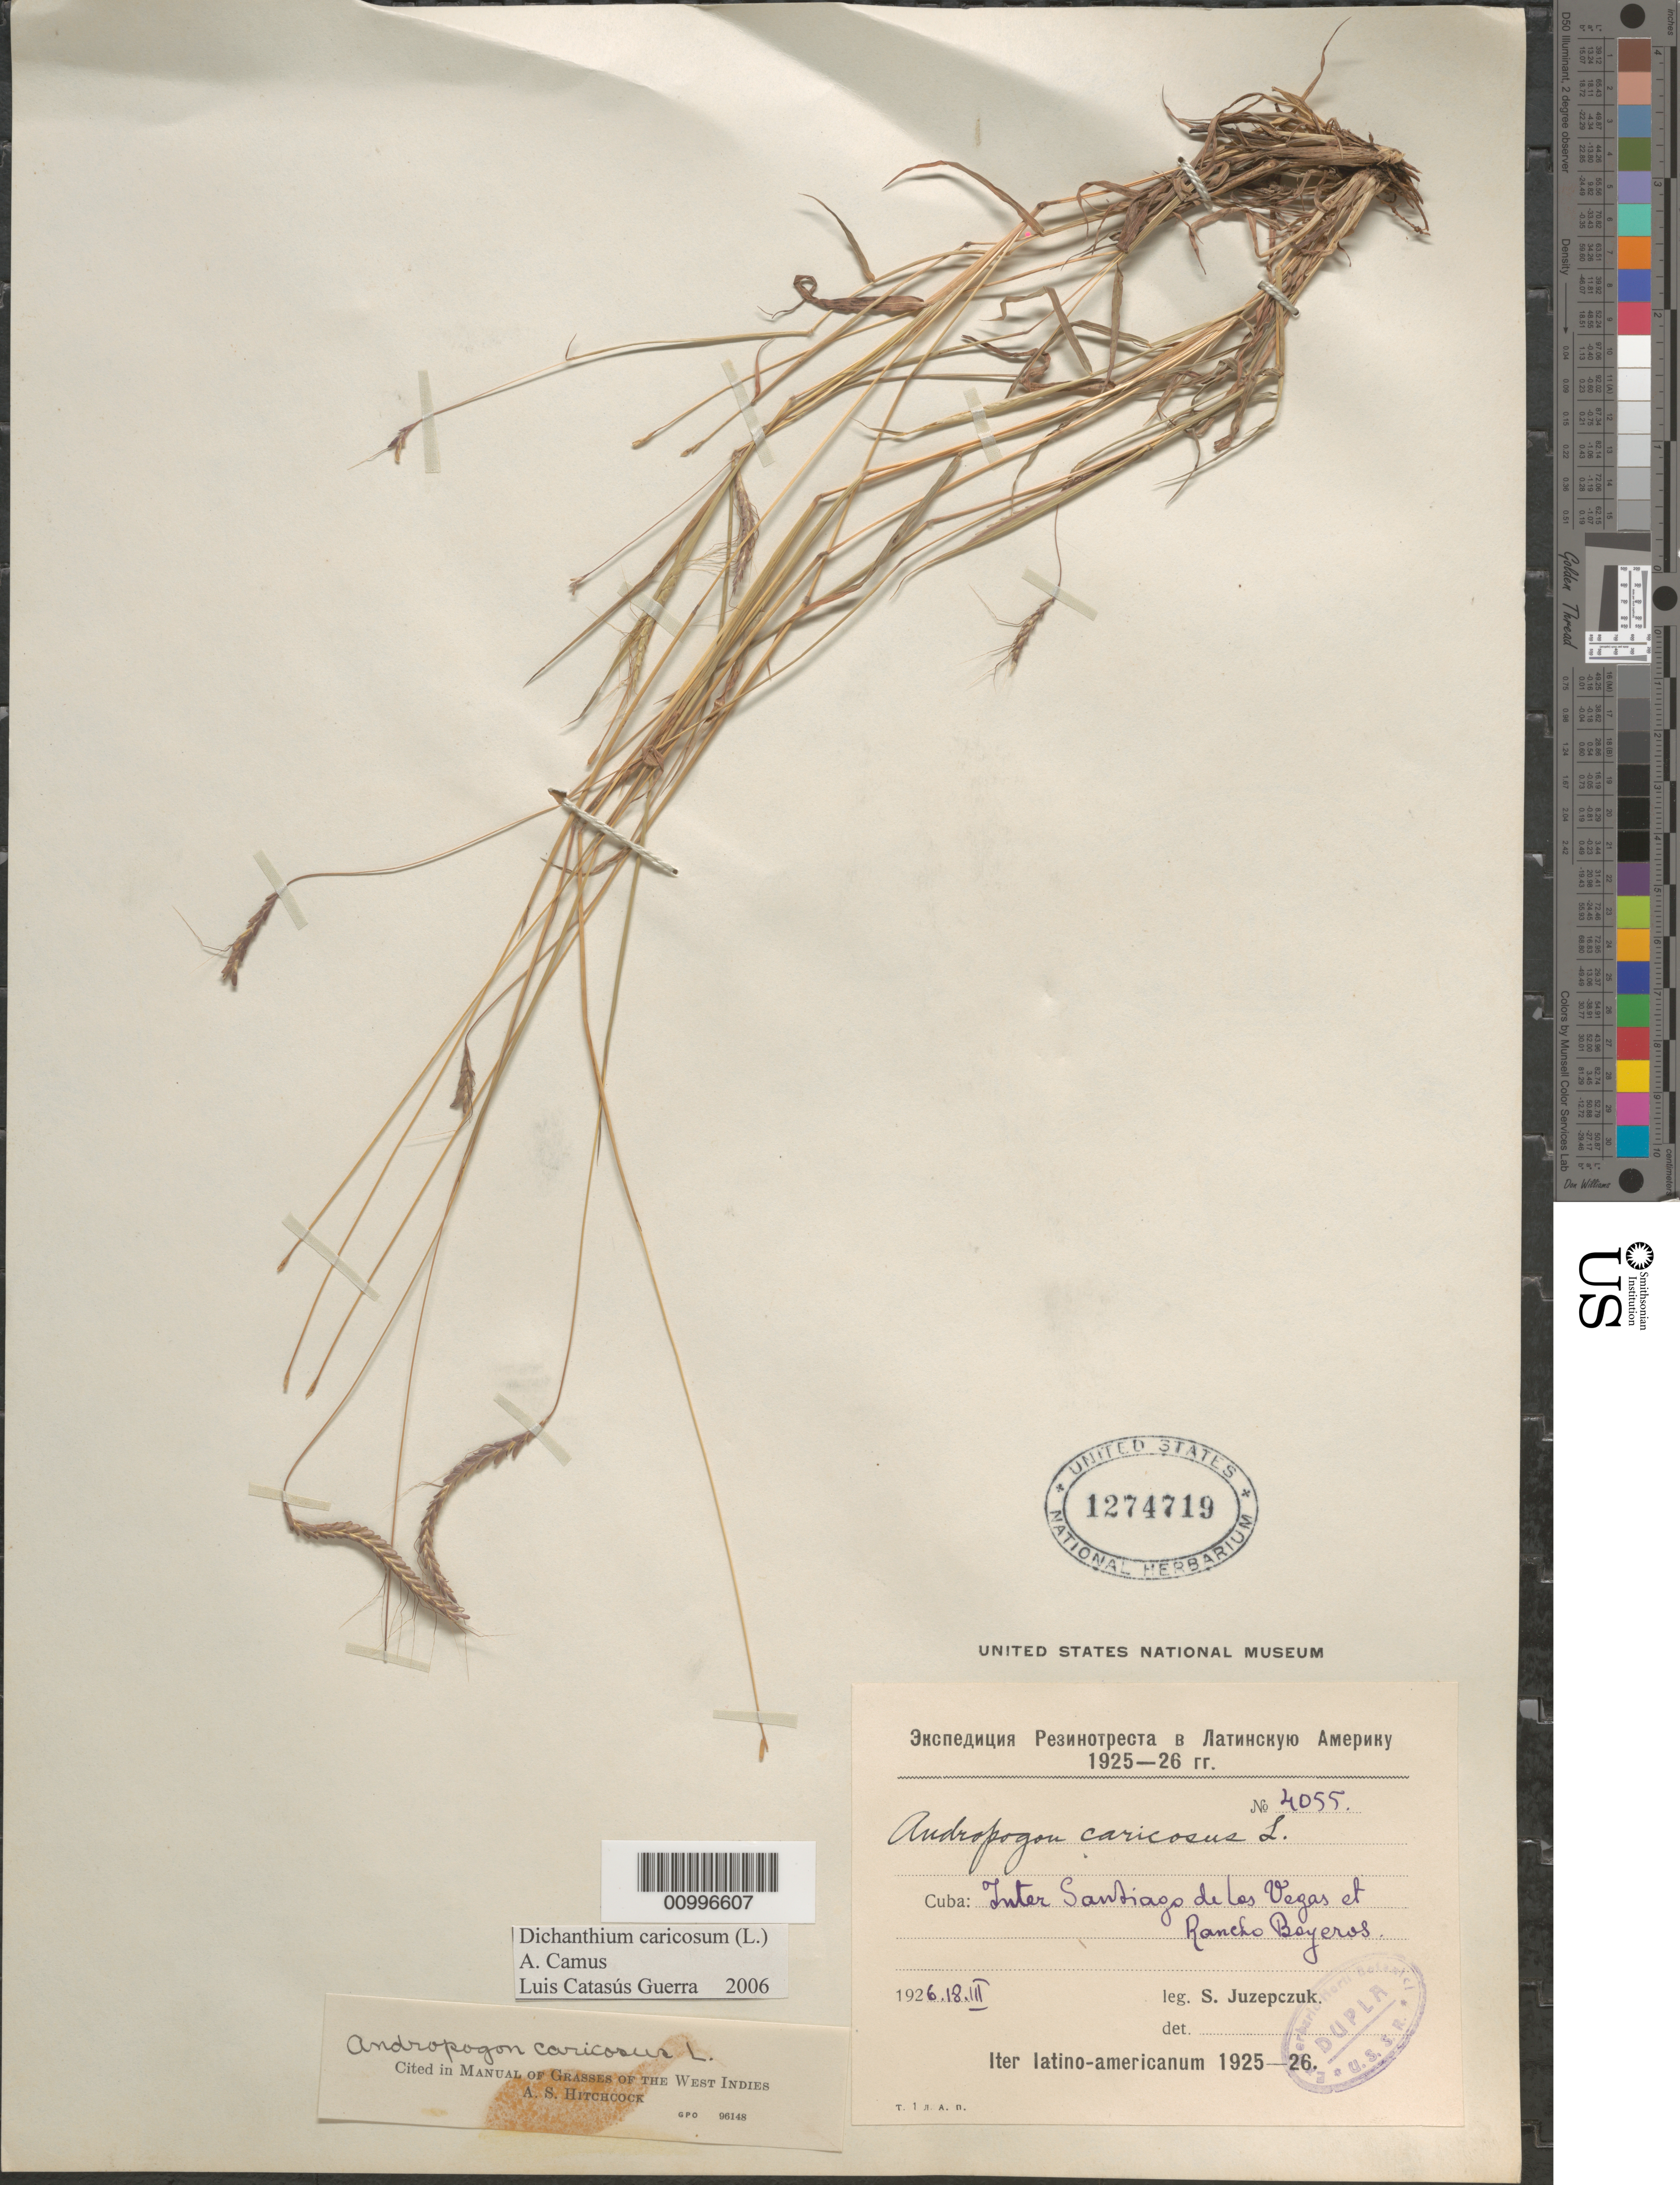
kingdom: Plantae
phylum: Tracheophyta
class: Liliopsida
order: Poales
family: Poaceae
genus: Dichanthium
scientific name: Dichanthium caricosum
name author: (L.) A. Camus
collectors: S. V. Juzepczuk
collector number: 4055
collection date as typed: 18 Mar 1926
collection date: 1926-03-18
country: Cuba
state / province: La Habana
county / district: Municipio Boyeros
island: Cuba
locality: Between Santiago de las Vegas and Rancho Boyeros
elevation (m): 97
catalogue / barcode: US 1274719